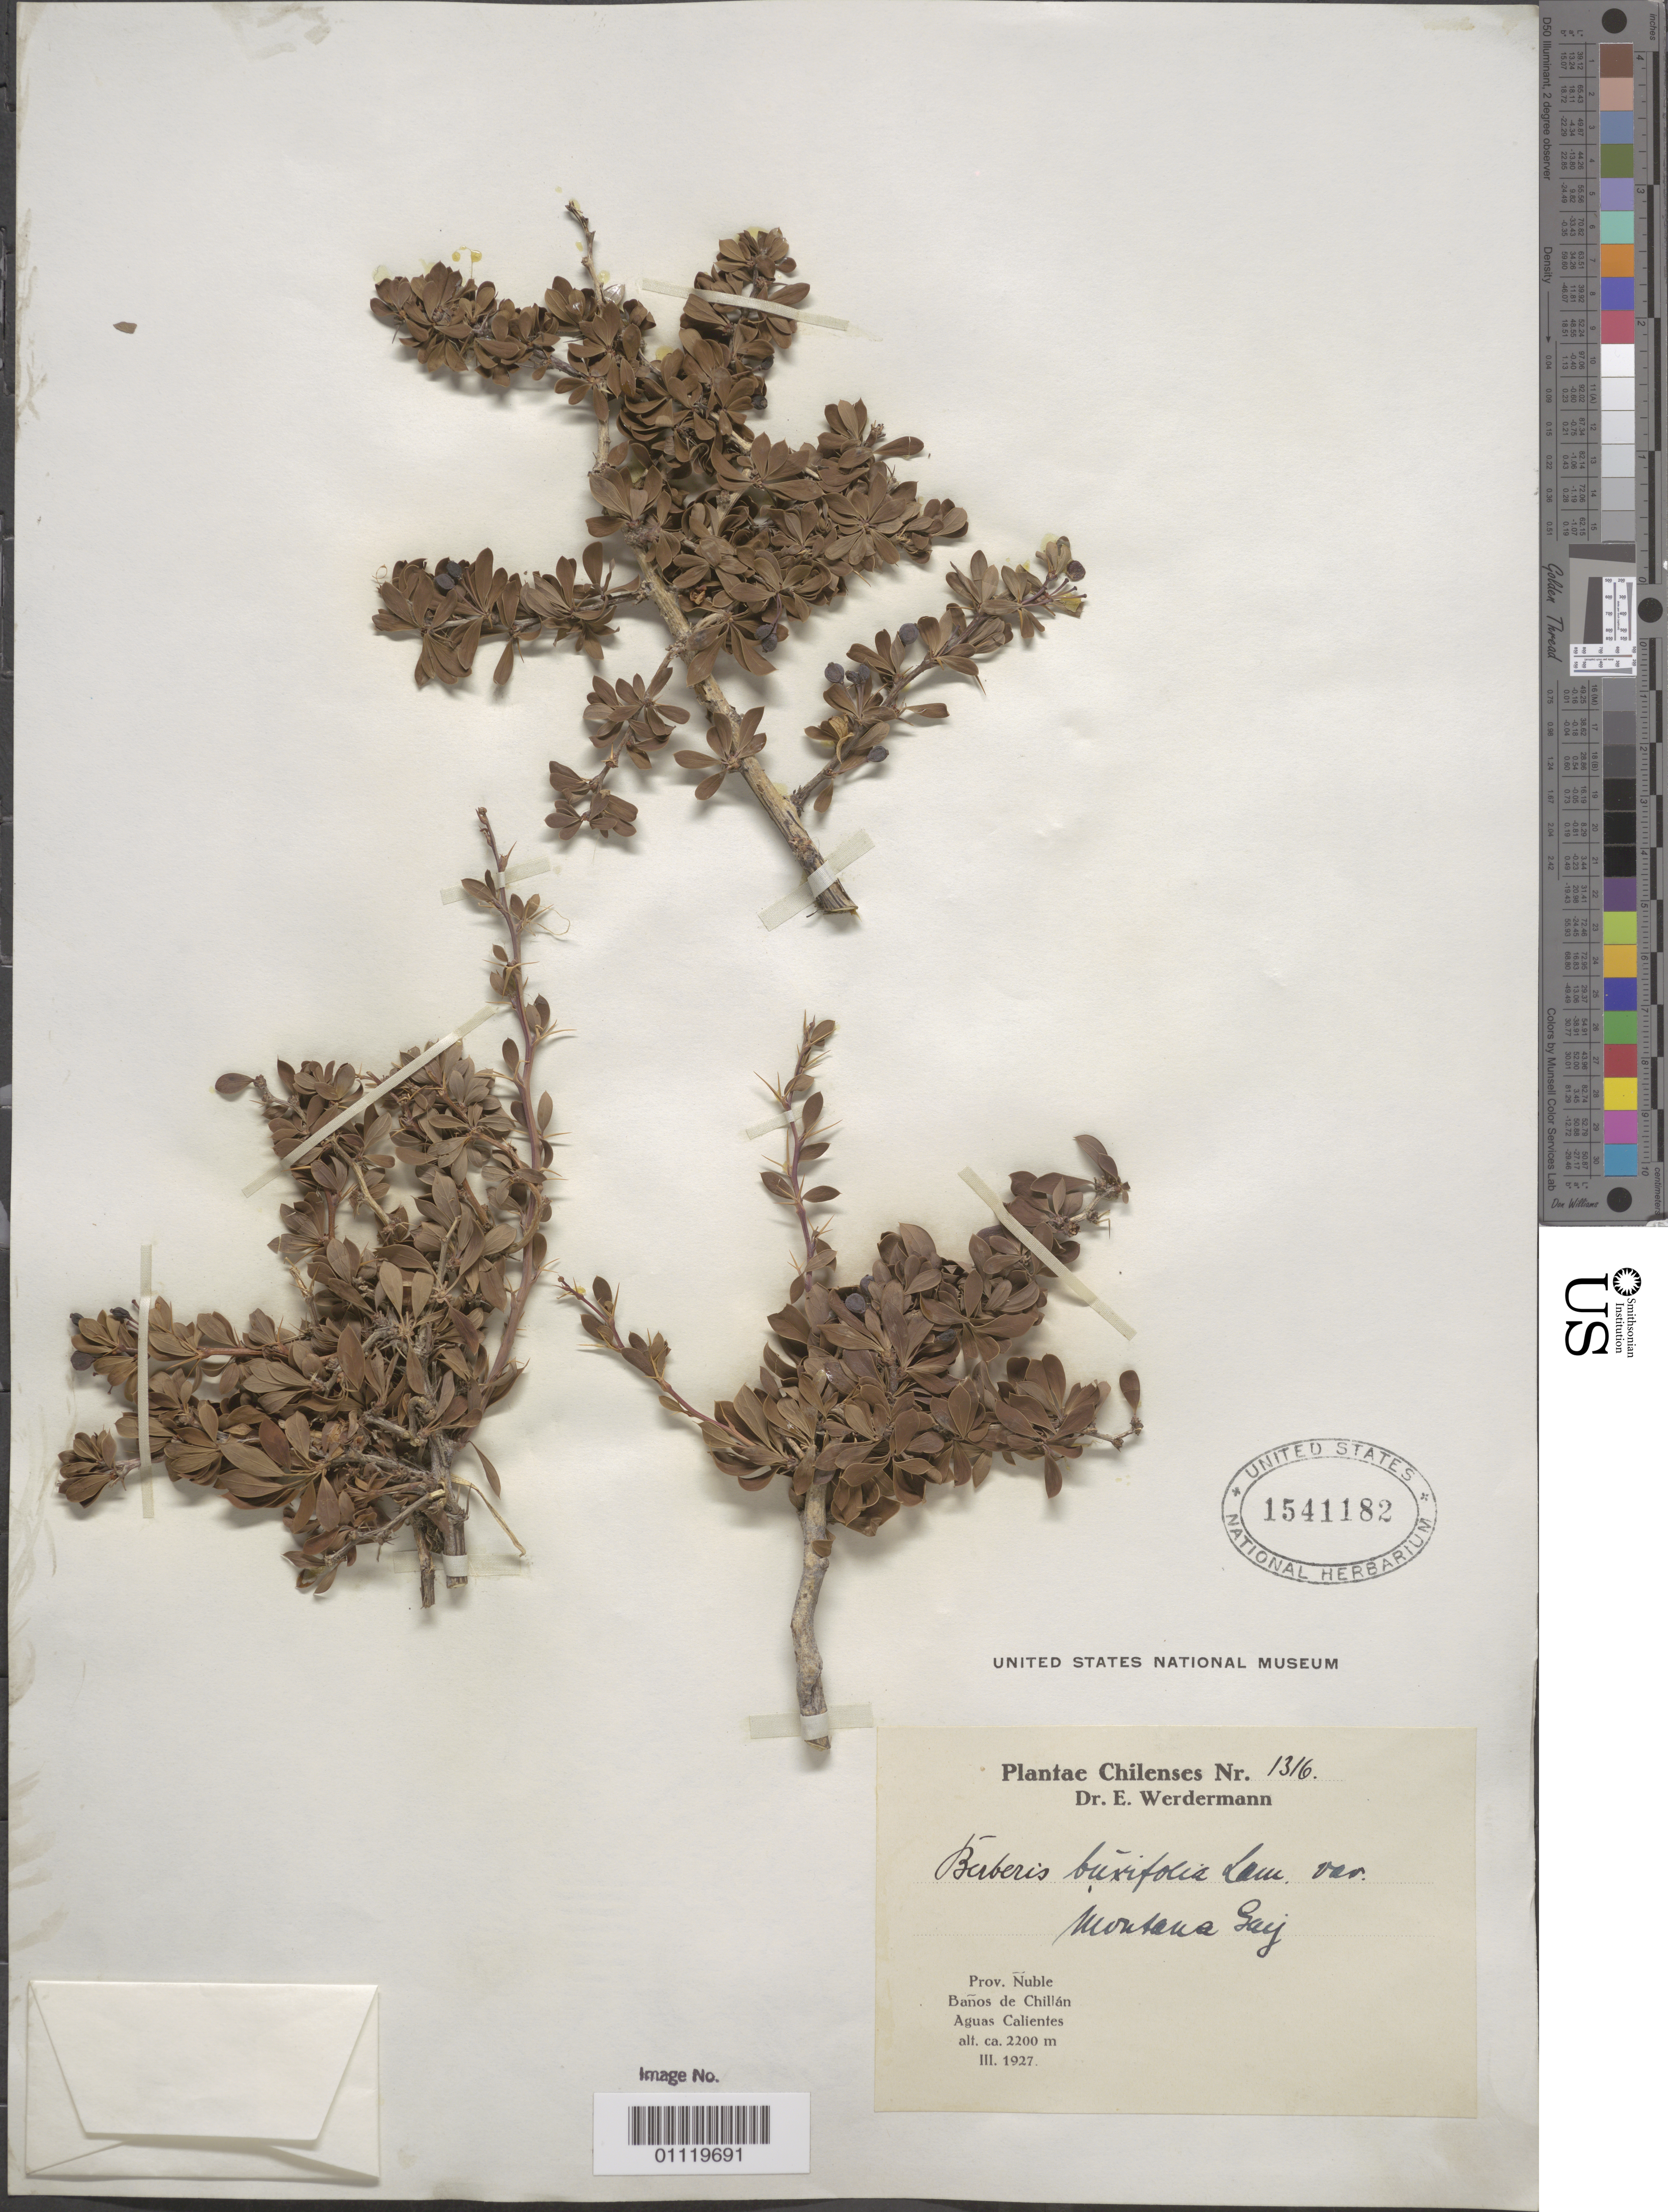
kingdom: Plantae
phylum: Tracheophyta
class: Magnoliopsida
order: Ranunculales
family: Berberidaceae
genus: Berberis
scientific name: Berberis buxifolia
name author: Lam.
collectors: E. Werdermann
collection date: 1927-03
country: Chile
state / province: Bio-Bío (VIII)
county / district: Ñuble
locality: Aguas Calientes/hot springs.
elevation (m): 2200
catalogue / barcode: US 1541182